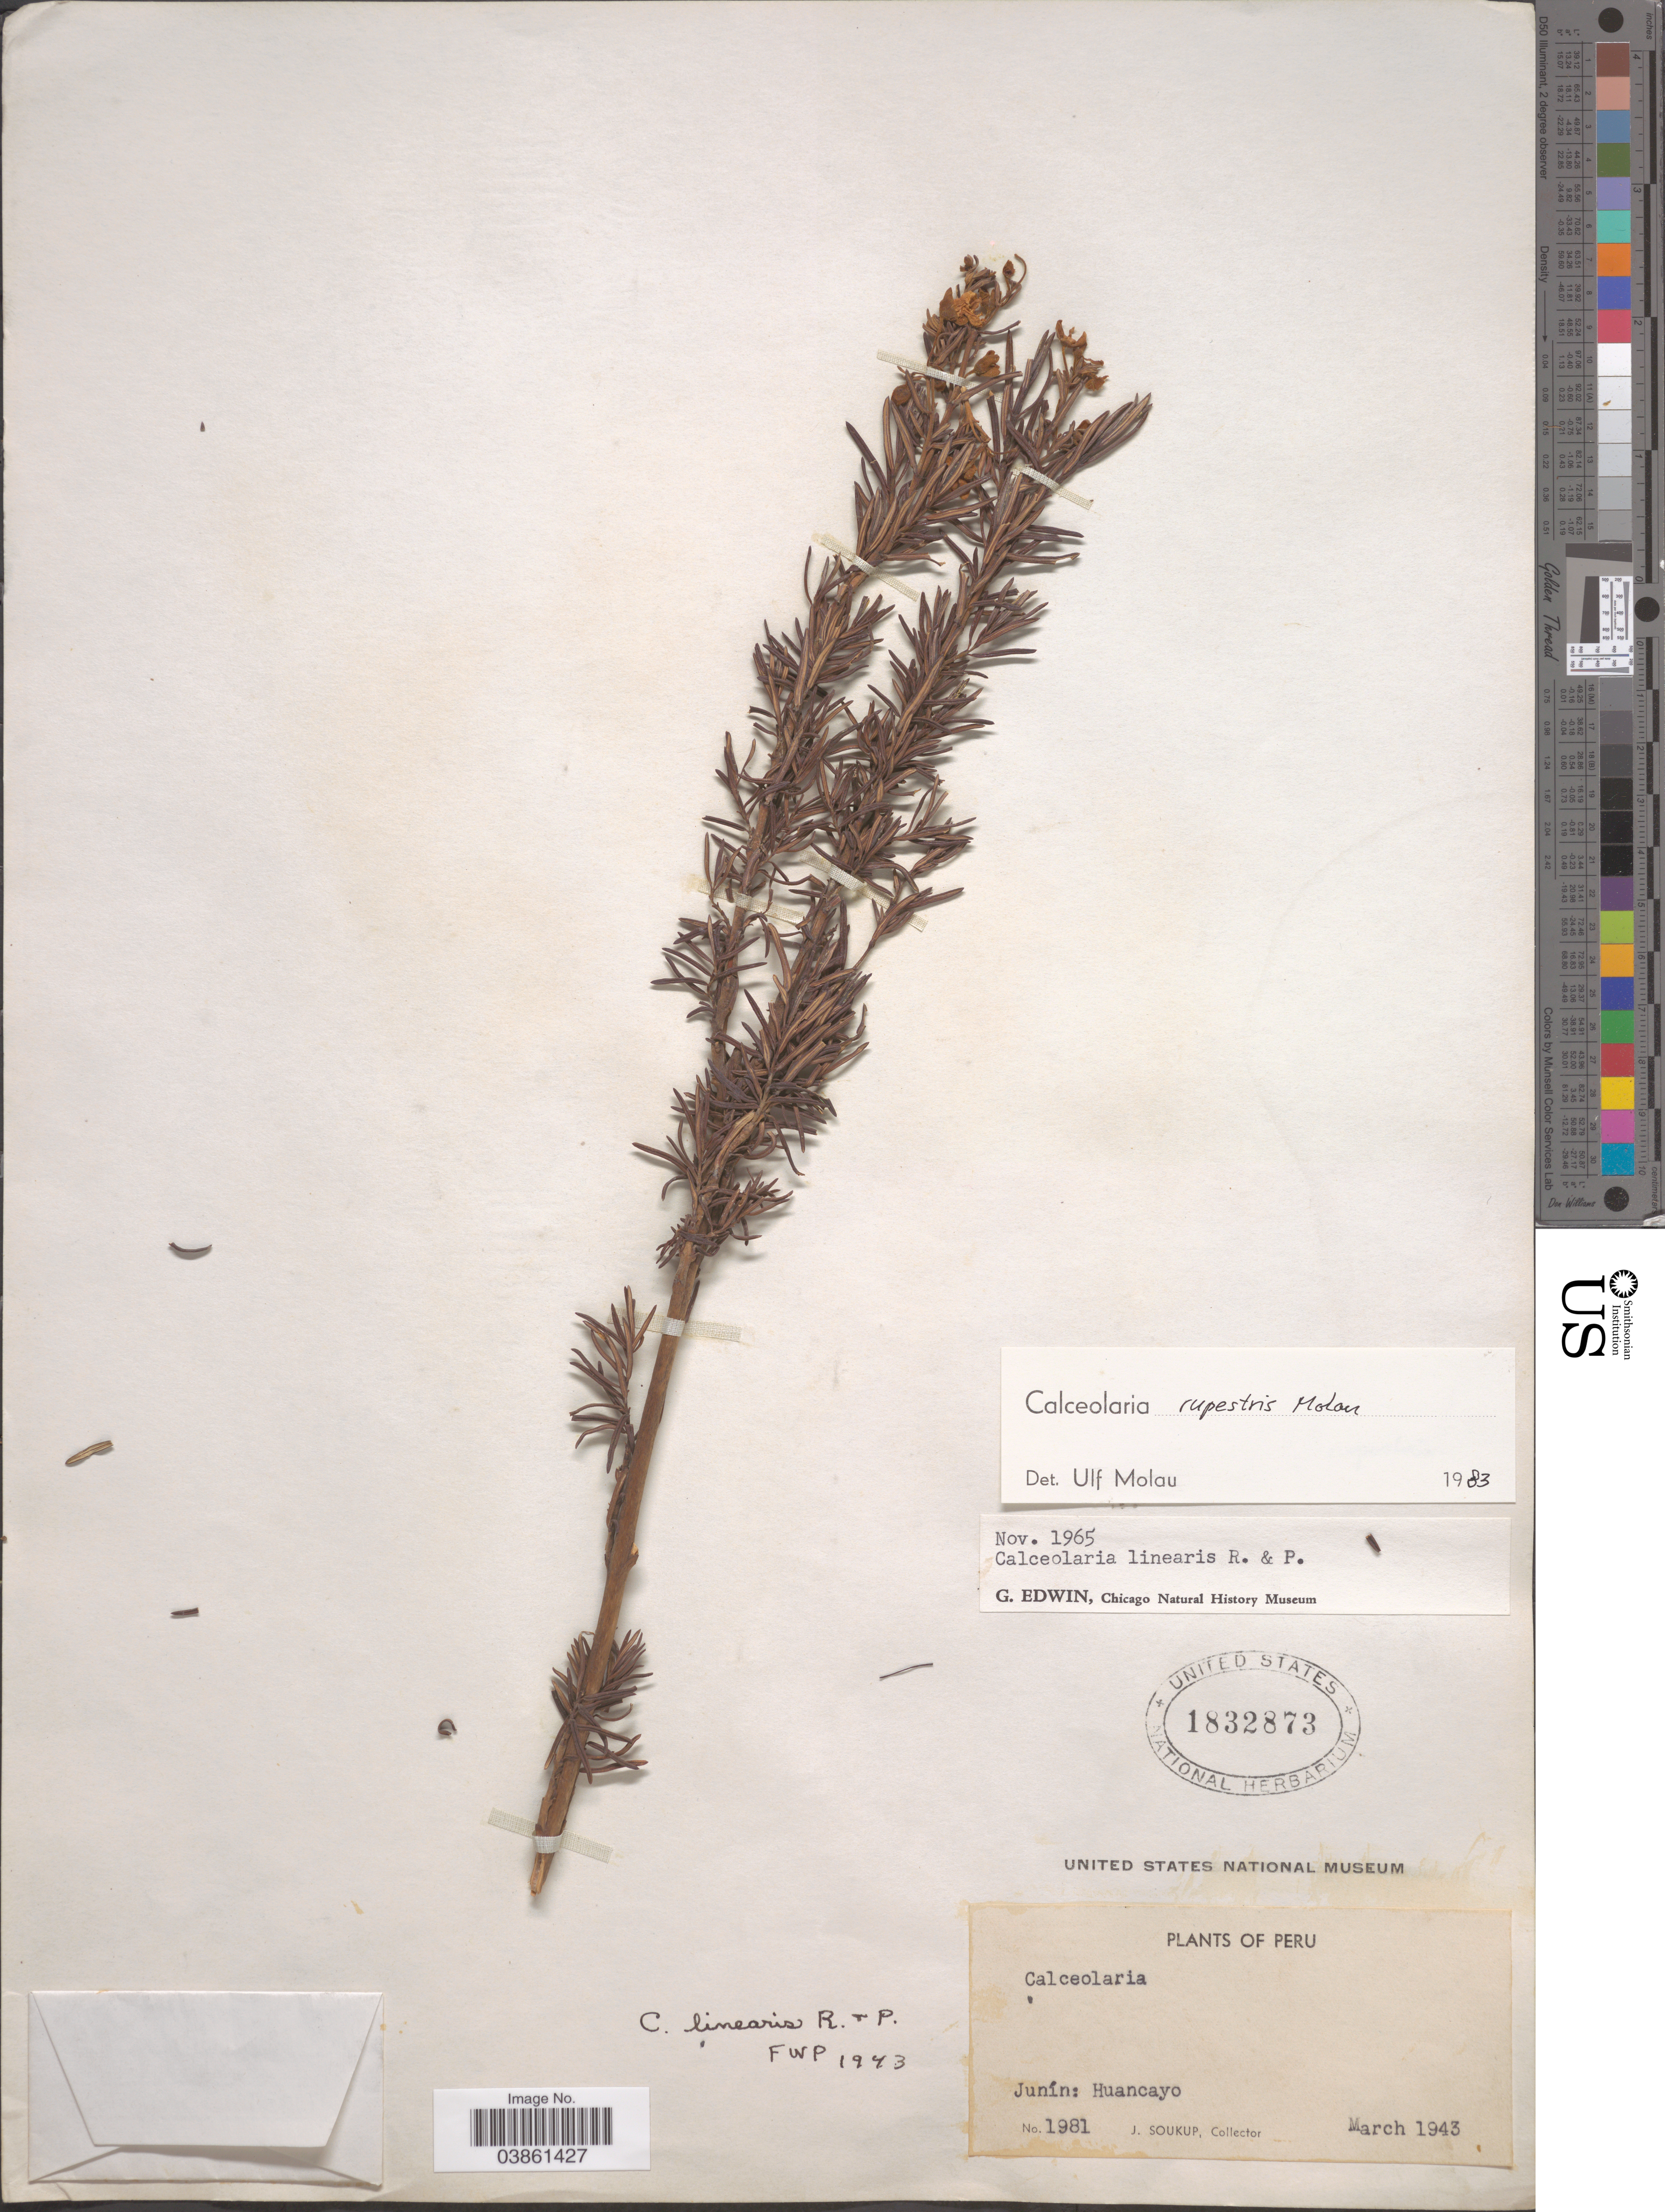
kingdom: Plantae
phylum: Tracheophyta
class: Magnoliopsida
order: Lamiales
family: Calceolariaceae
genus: Calceolaria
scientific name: Calceolaria rupestris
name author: Molau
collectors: J. Soukup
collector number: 1981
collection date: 1943-03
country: Peru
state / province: Junín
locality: Junín: Huancayo.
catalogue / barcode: US 1832873